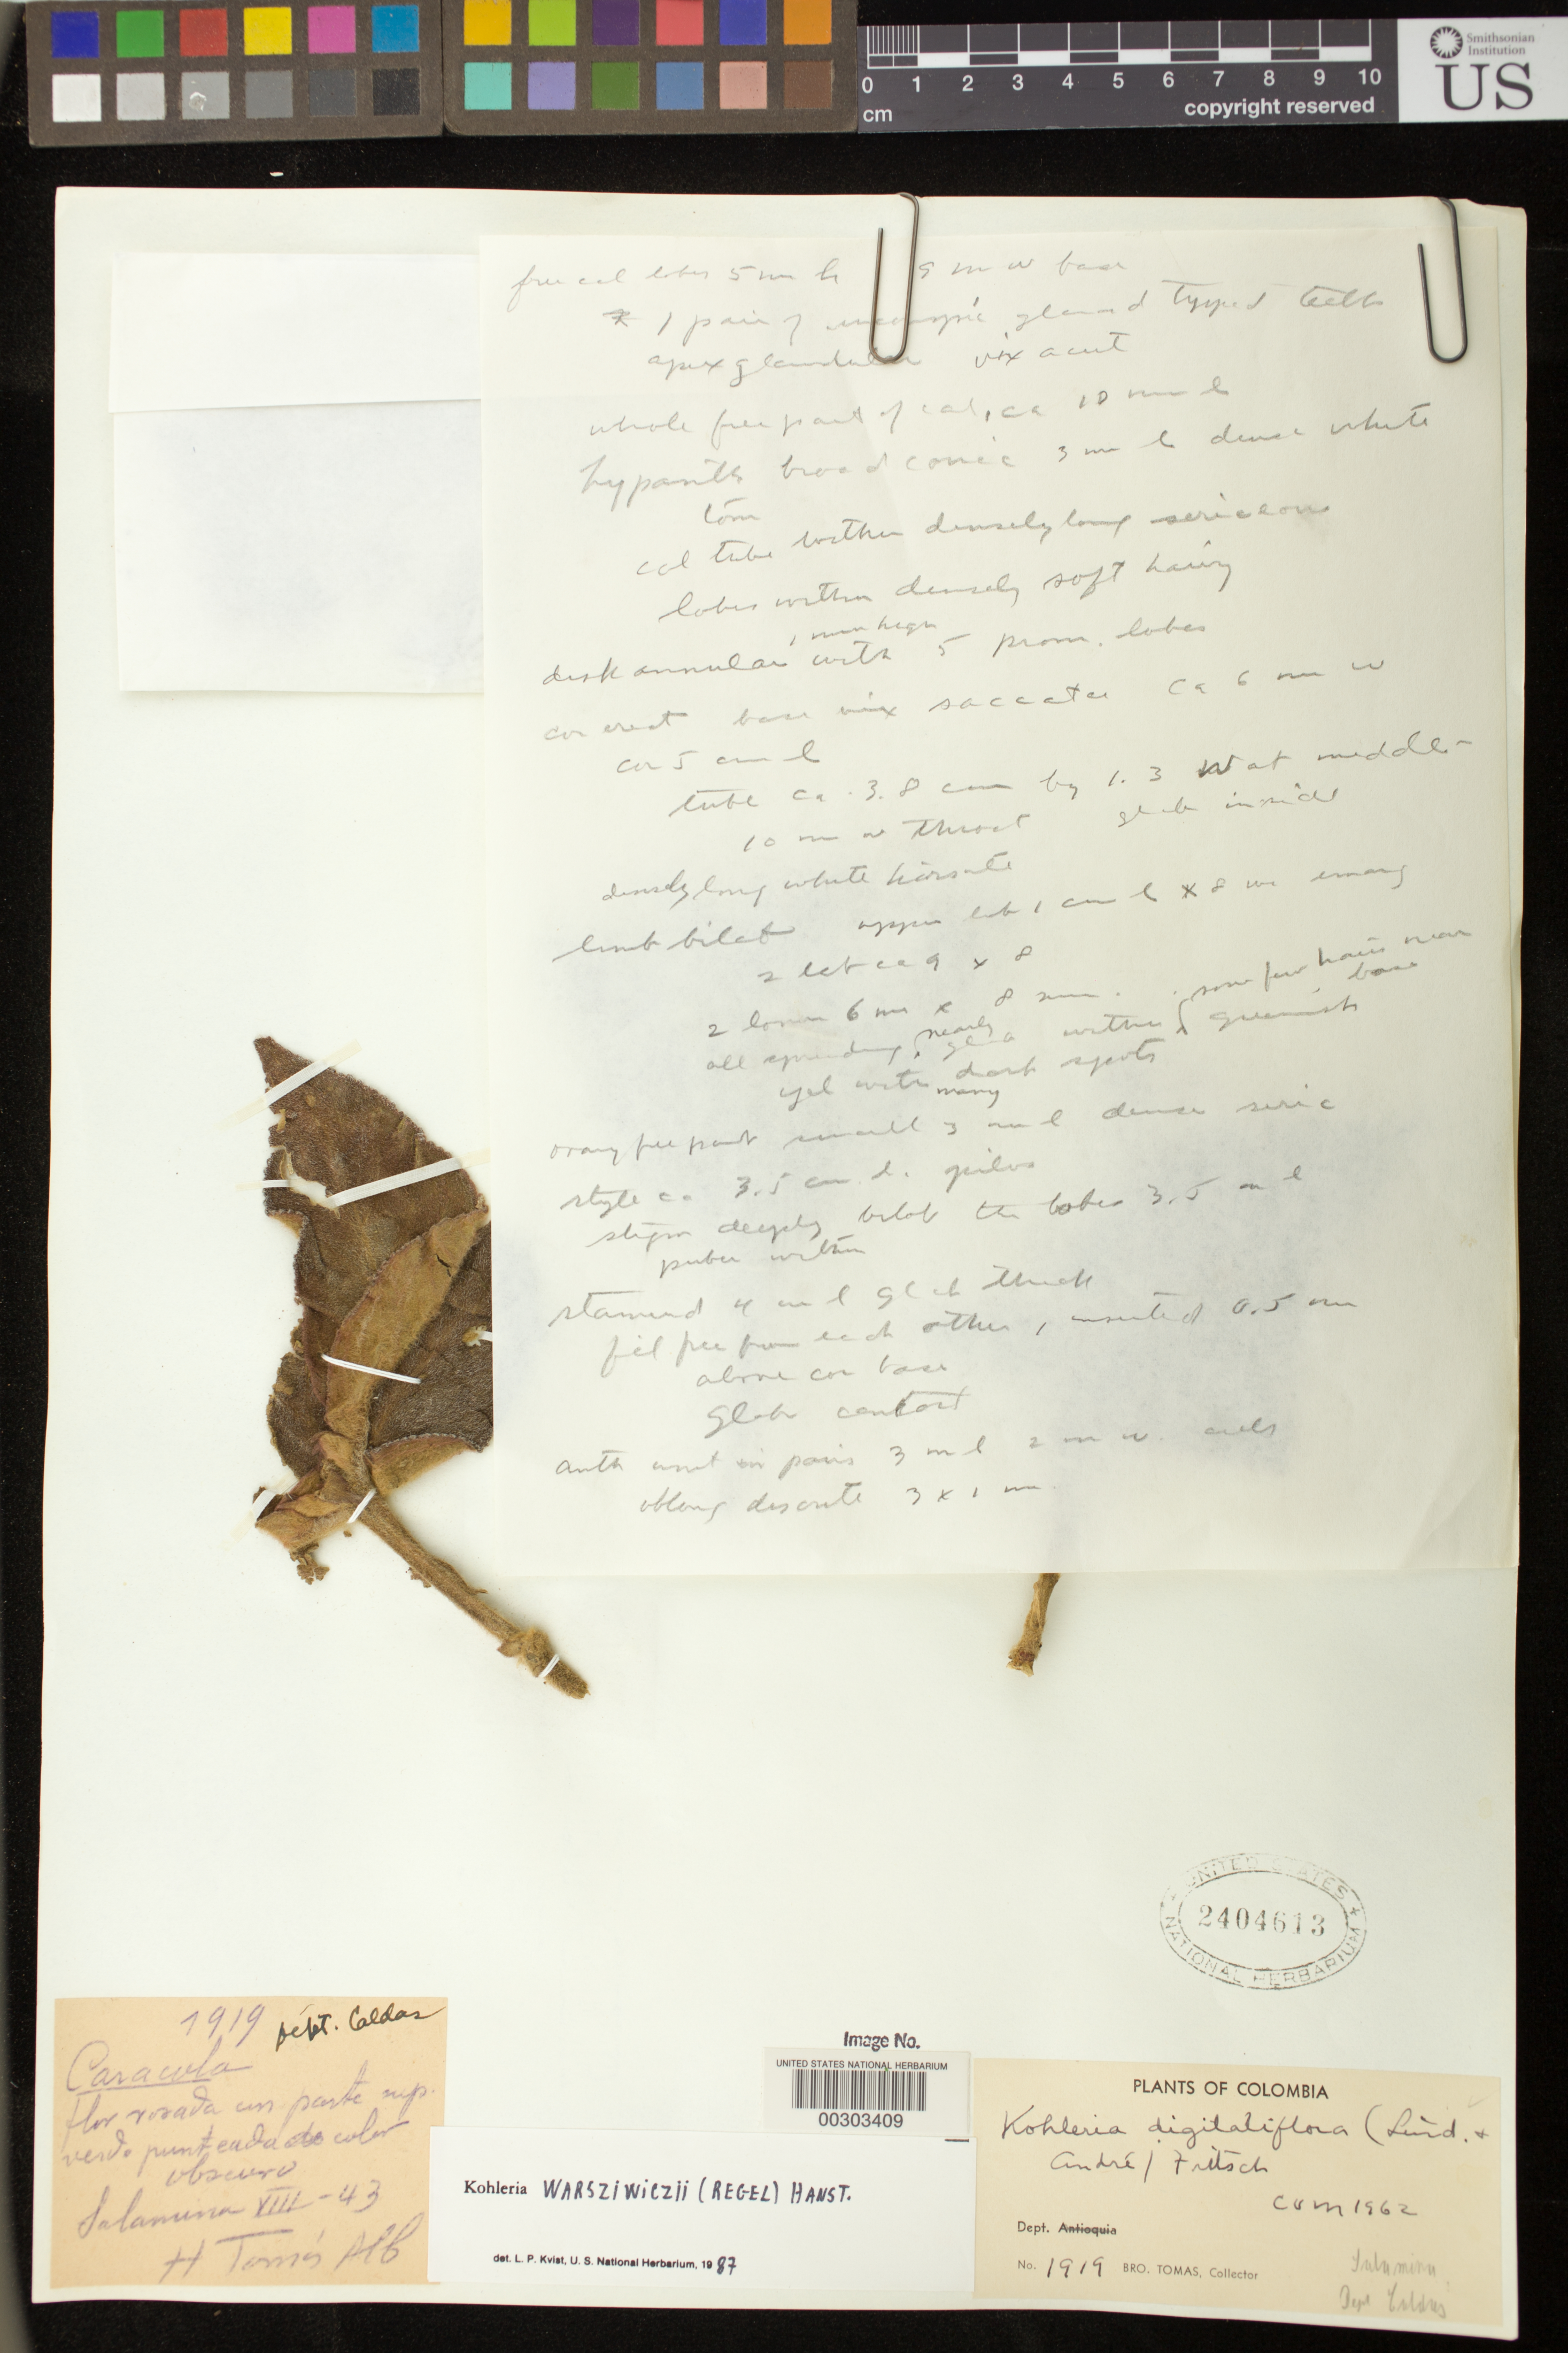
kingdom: Plantae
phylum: Tracheophyta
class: Magnoliopsida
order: Lamiales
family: Gesneriaceae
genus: Kohleria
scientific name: Kohleria warszewiczii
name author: (Regel) Hanst.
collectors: B. Tomas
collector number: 1919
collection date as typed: Aug 1943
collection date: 1943-08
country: Colombia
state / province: Caldas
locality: Salamina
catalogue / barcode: US 2404613